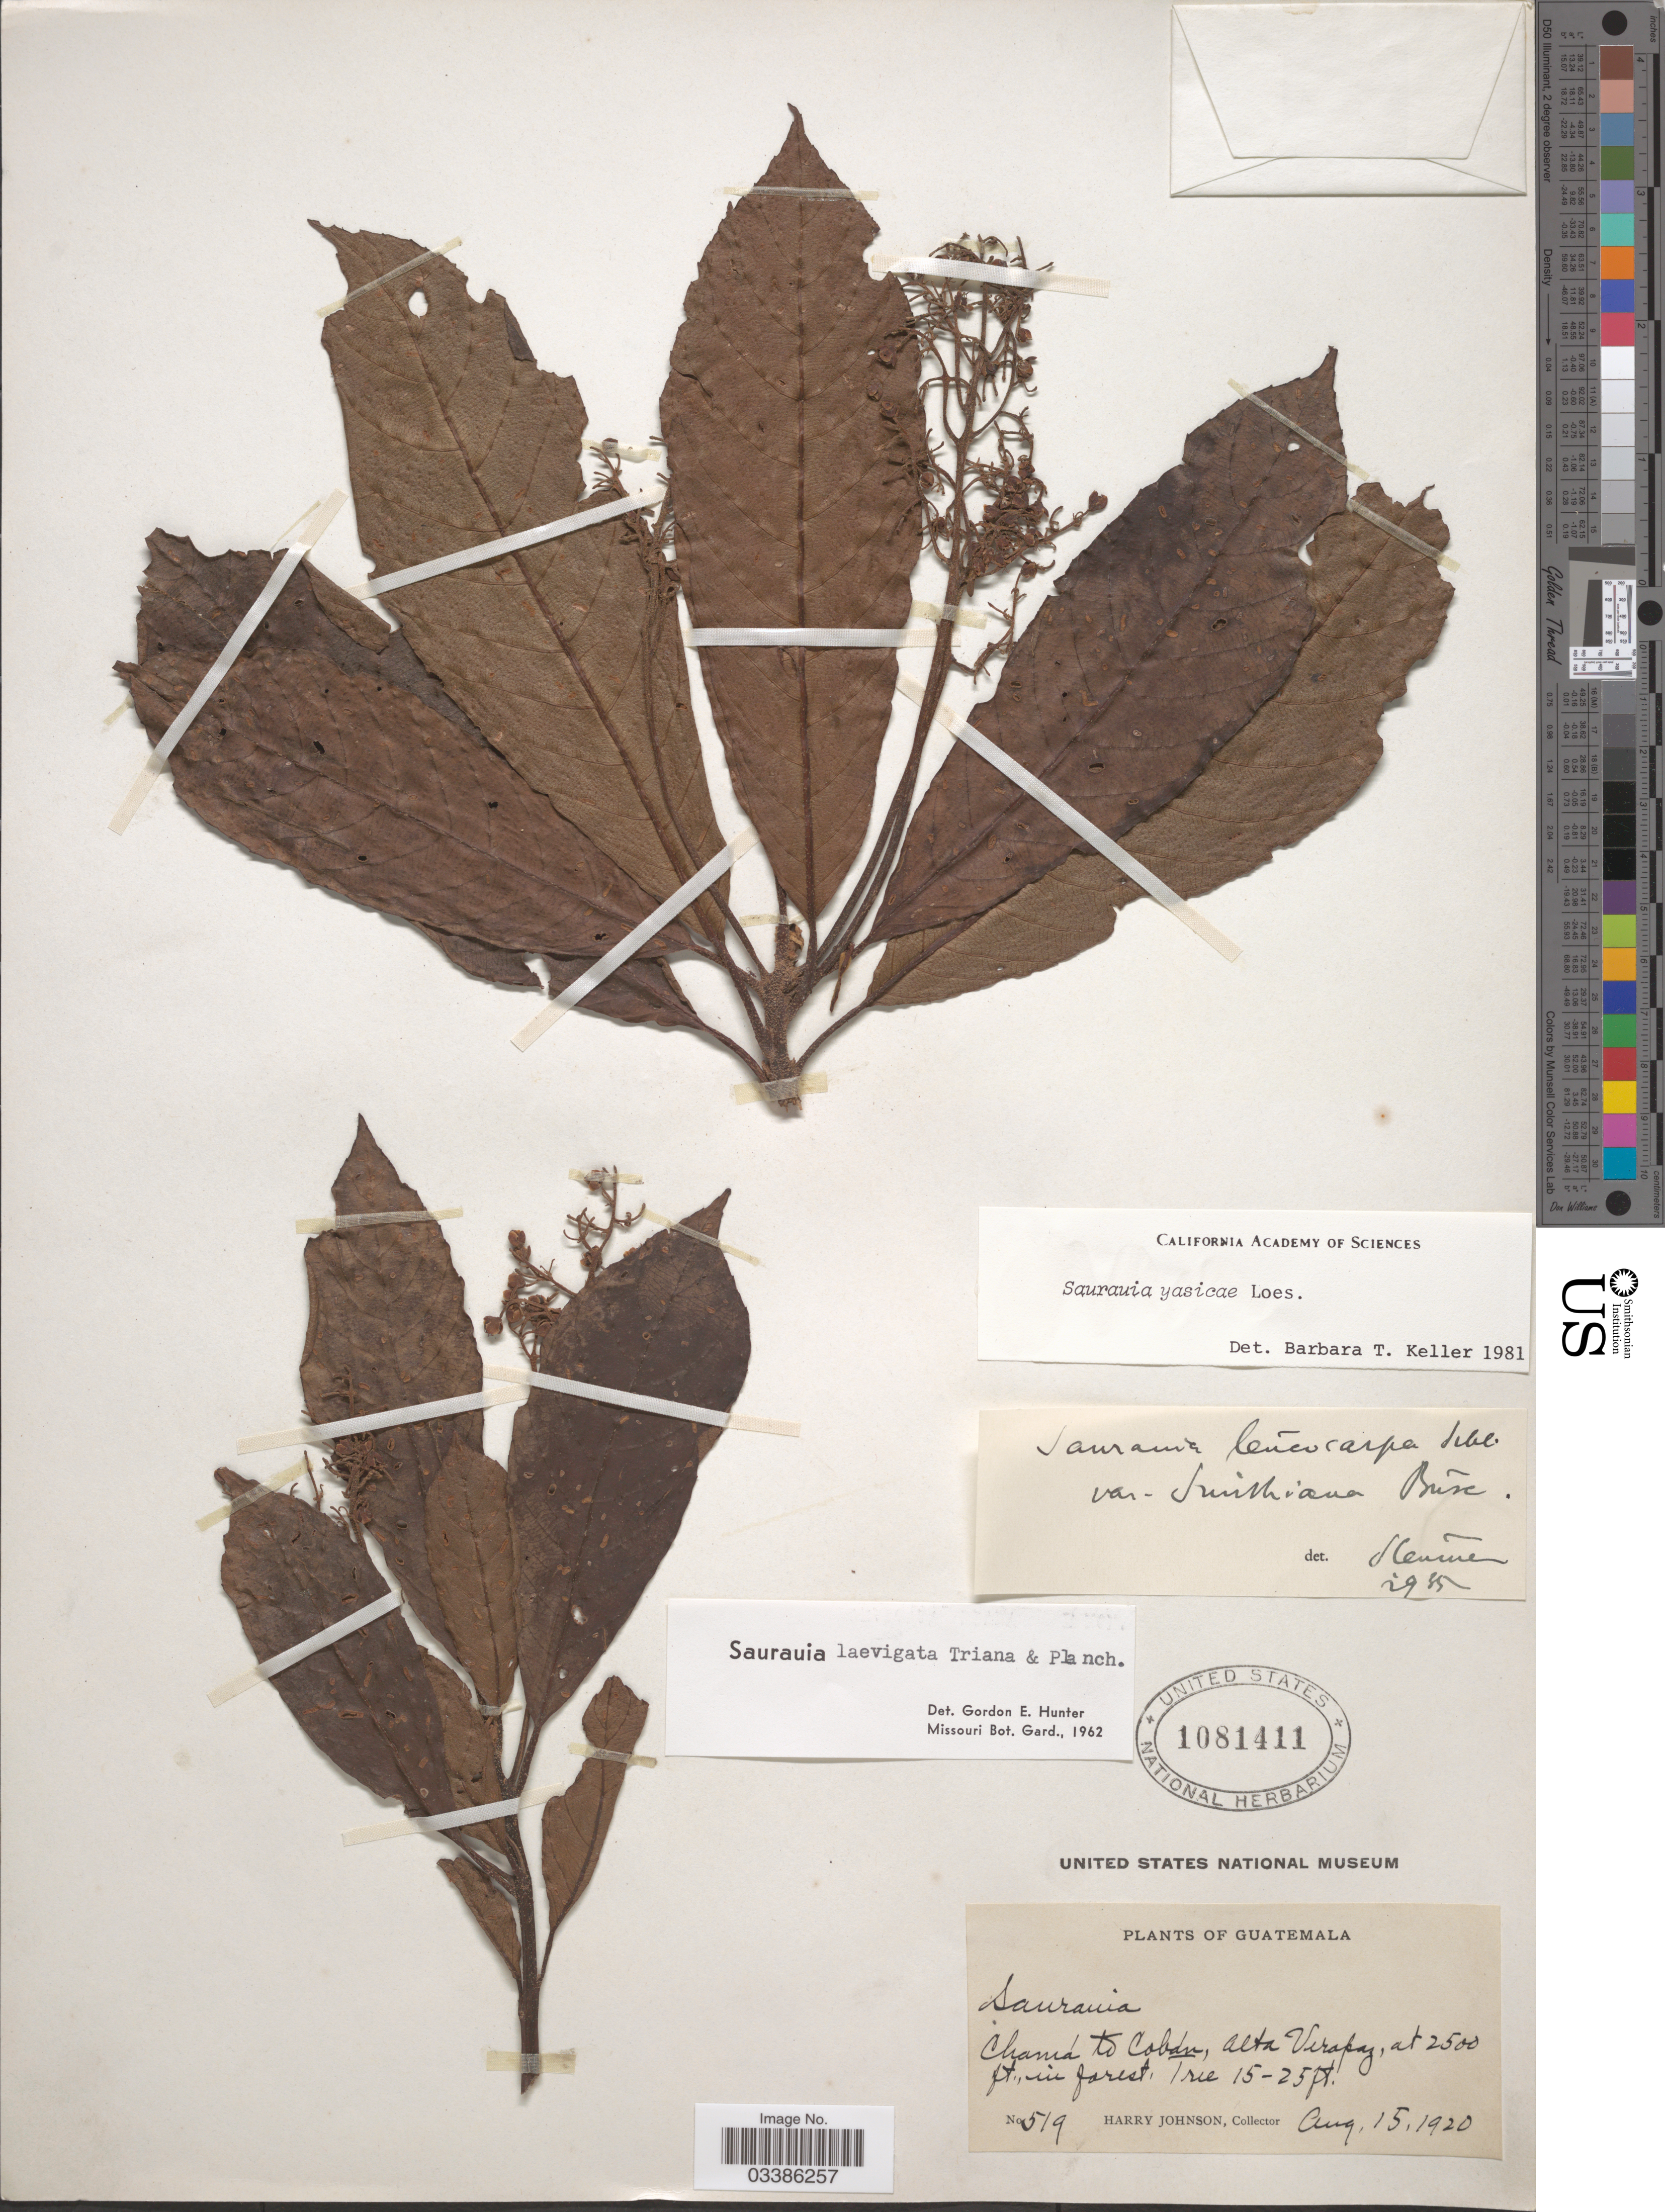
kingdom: Plantae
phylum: Tracheophyta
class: Magnoliopsida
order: Ericales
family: Actinidiaceae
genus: Saurauia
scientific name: Saurauia yasicae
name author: Loes.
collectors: H. Johnson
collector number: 519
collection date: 1920-08-15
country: Guatemala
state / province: Alta Verapaz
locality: Chama to Cobán, Alta Verapaz.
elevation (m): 762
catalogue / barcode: US 1081411